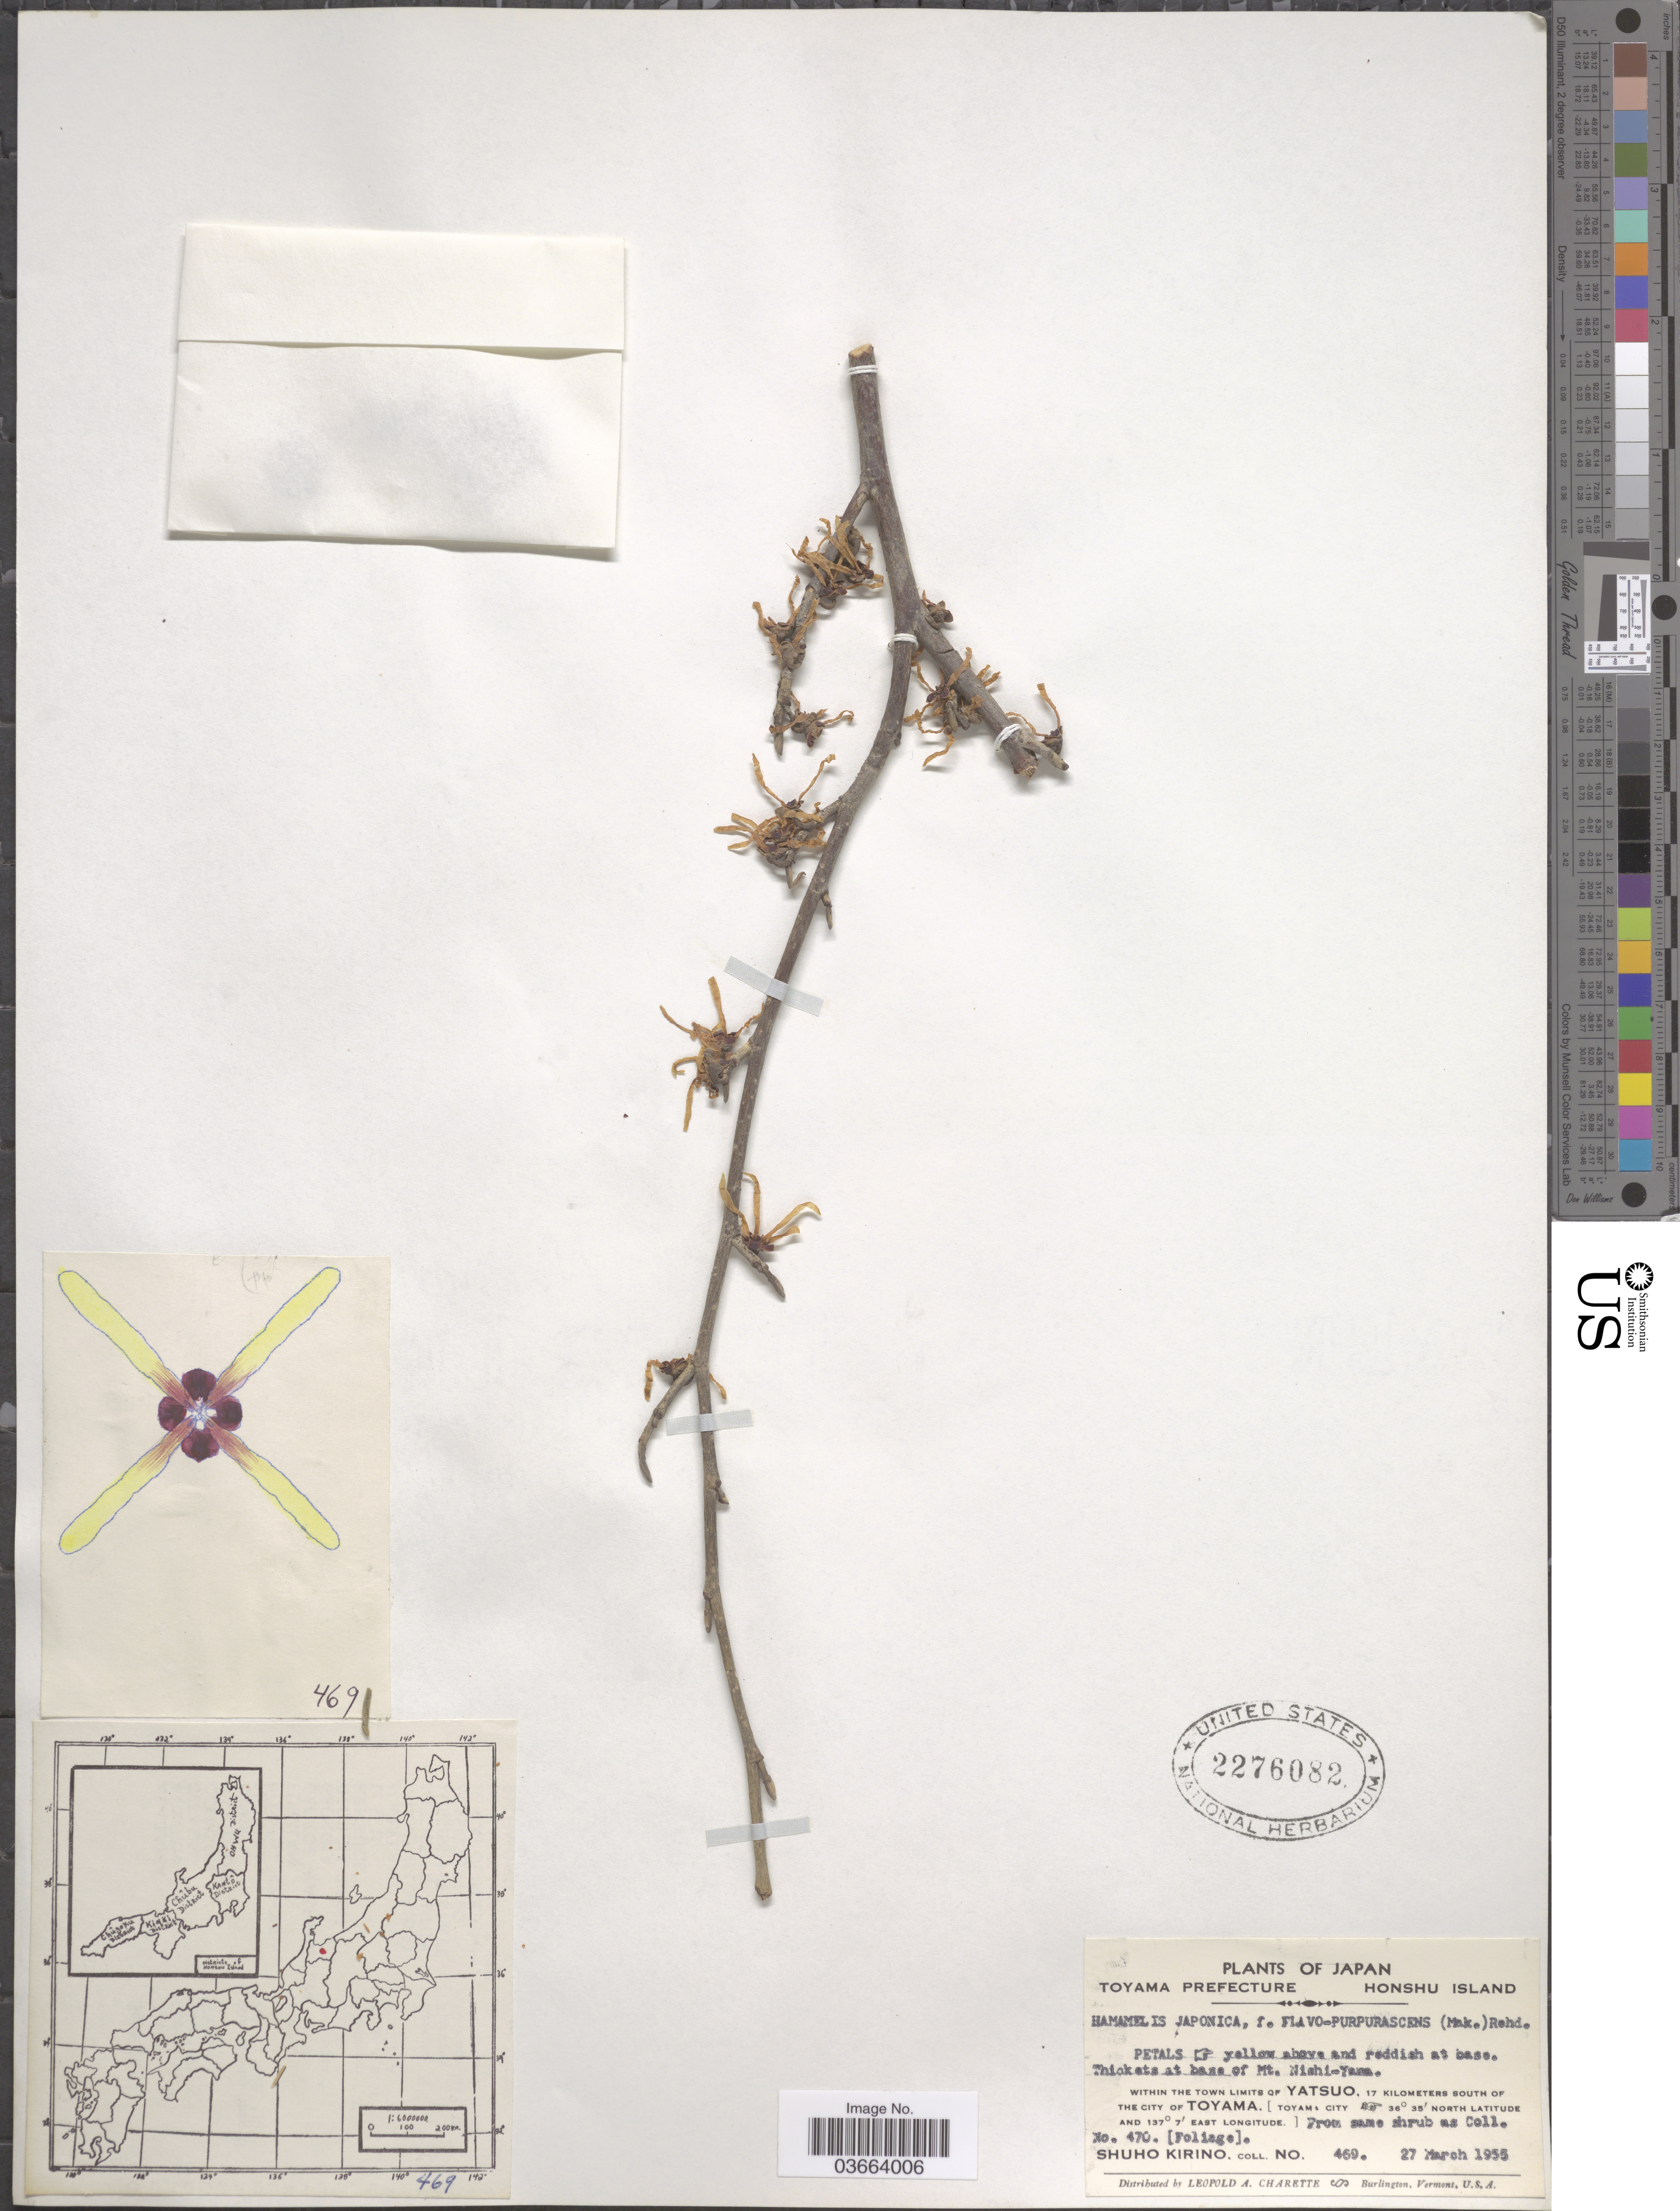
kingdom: Plantae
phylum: Tracheophyta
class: Magnoliopsida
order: Saxifragales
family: Hamamelidaceae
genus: Hamamelis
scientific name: Hamamelis japonica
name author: Siebold & Zucc.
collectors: S. Kirino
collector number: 469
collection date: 1955-03-27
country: Japan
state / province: Toyama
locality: Toyama Prefecture. Honshu Island. Thickets at base of Mt. Nishi-Yama. Within the town of Yatsuo, 17 kilometers south of the city of Toyama. [Toyama City].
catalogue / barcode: US 2276082